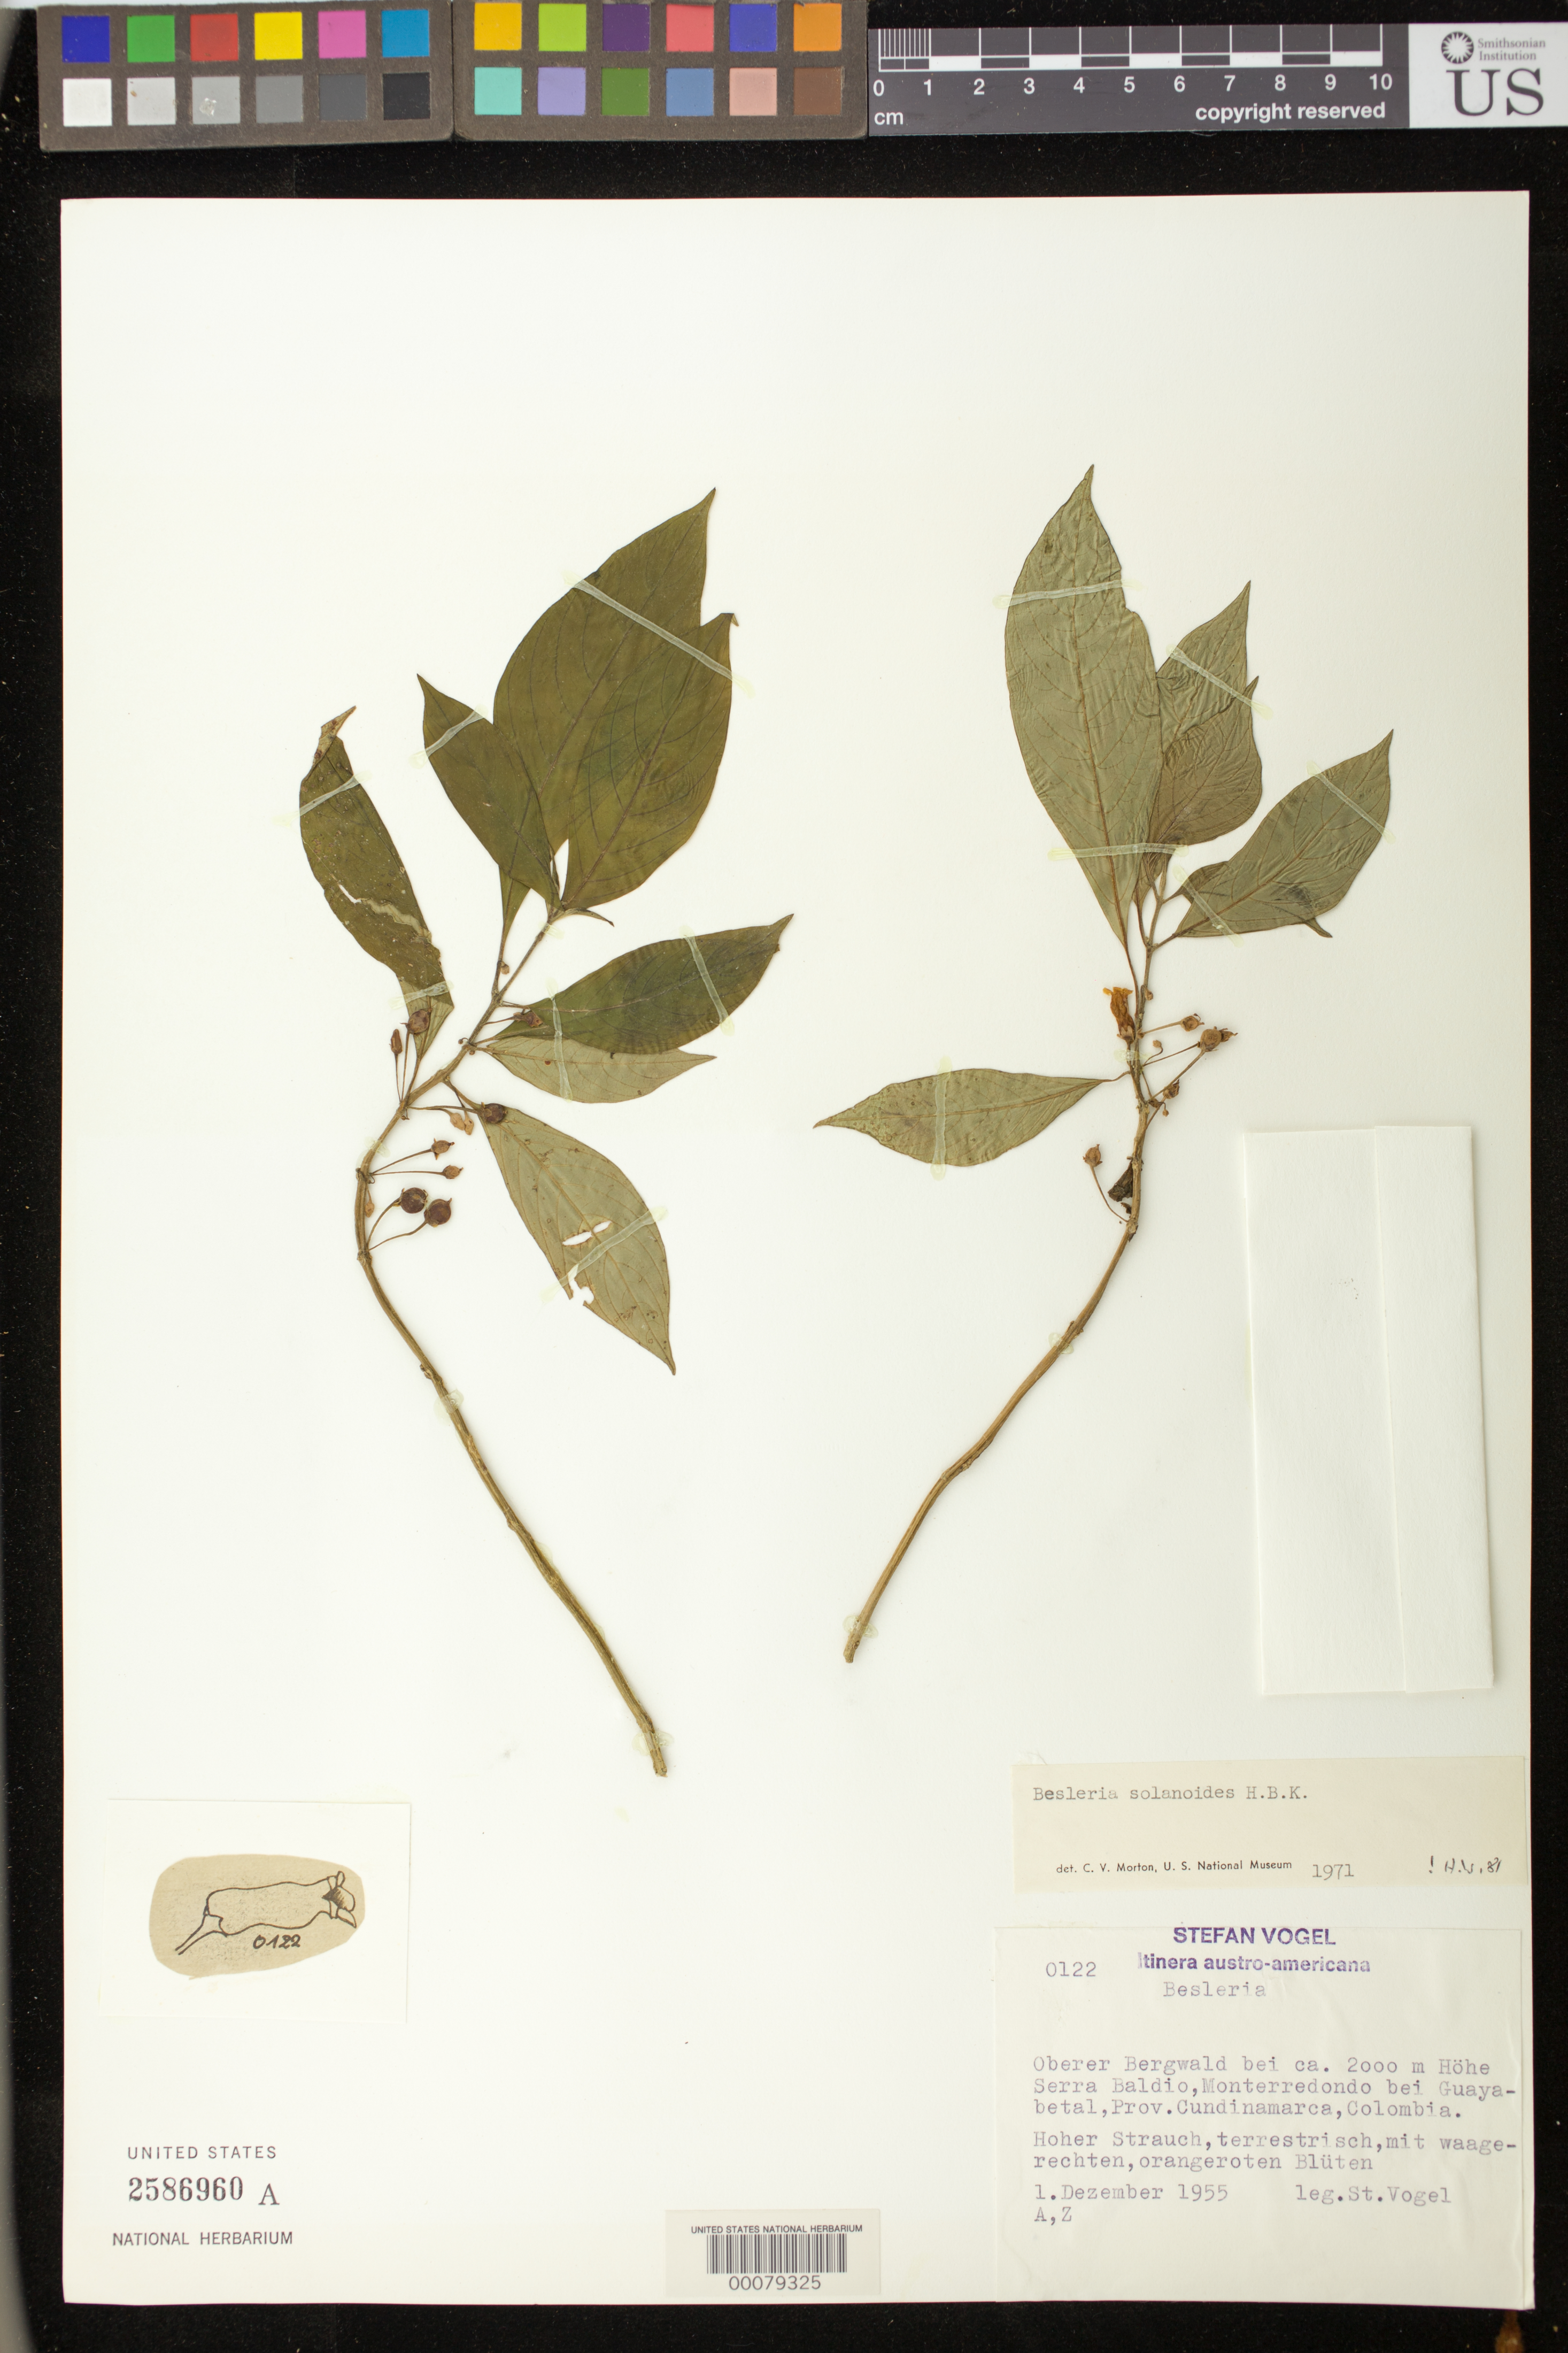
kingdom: Plantae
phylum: Tracheophyta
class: Magnoliopsida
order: Lamiales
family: Gesneriaceae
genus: Besleria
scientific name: Besleria solanoides var. solanoides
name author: Kunth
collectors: S. Vogel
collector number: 122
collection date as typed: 01 Dec 1955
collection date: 1955-12-01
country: Colombia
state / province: Cundinamarca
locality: Guayabetal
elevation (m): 2000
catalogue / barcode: US 2586960A